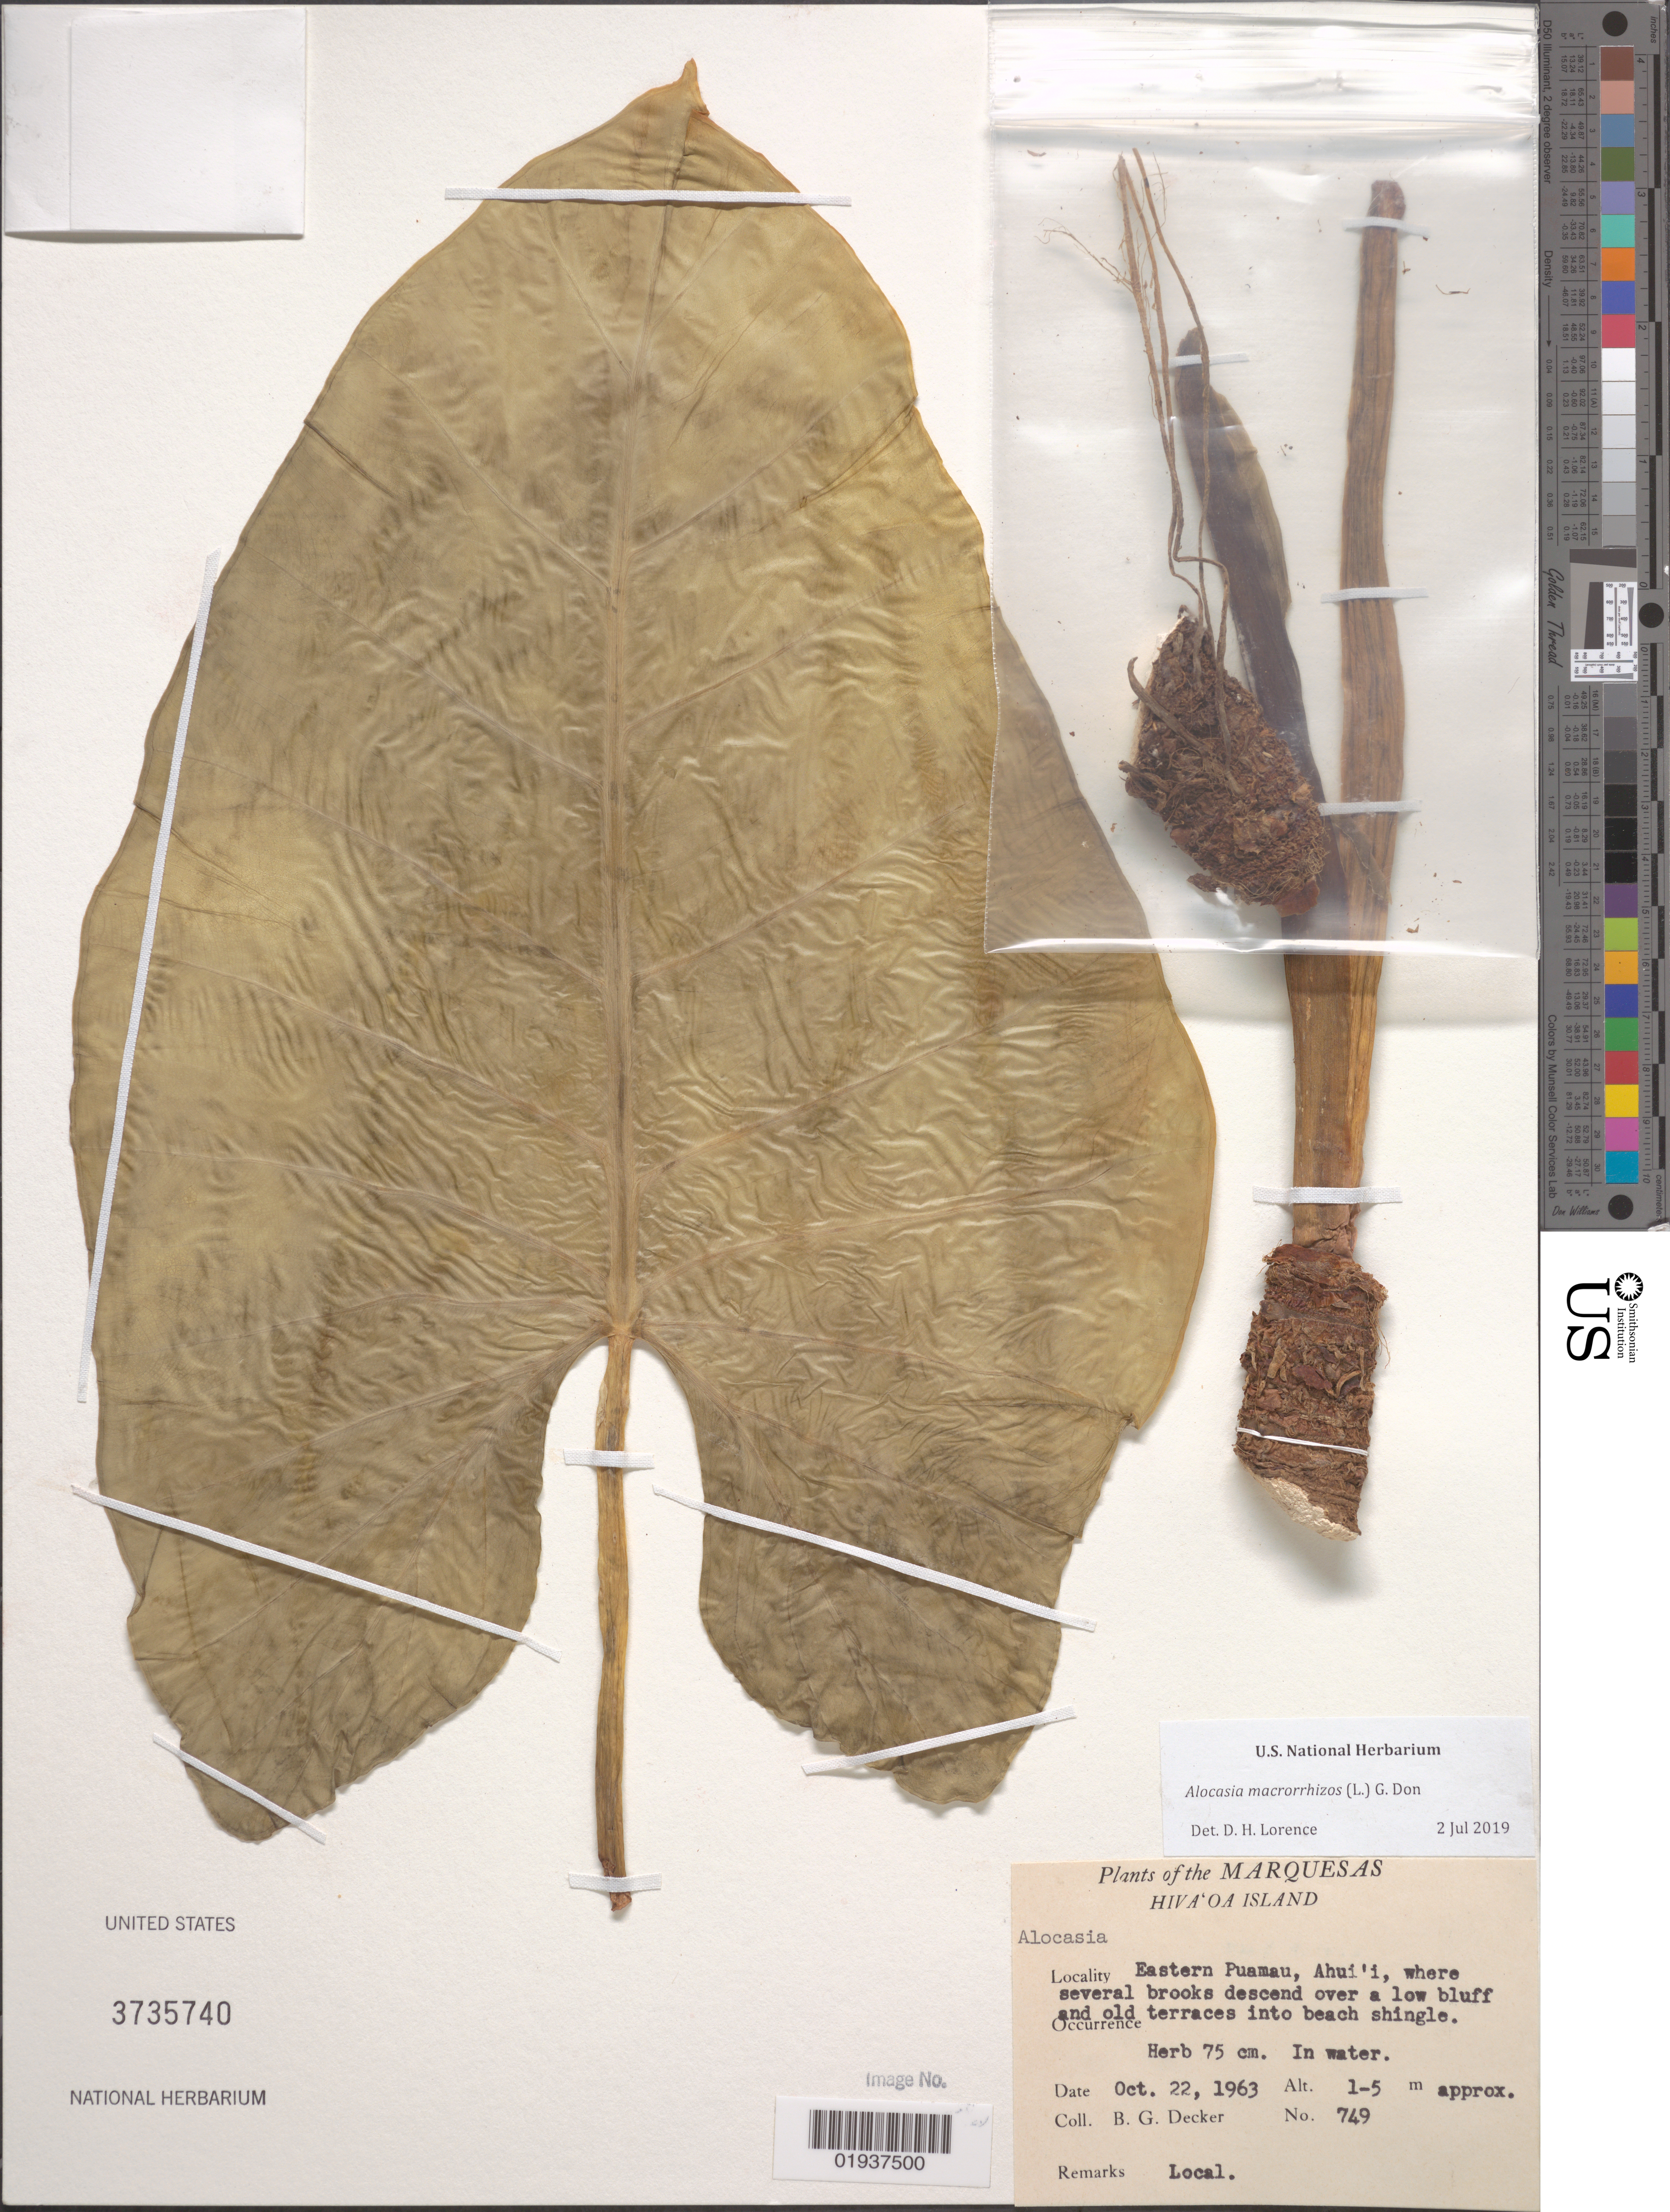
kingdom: Plantae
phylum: Tracheophyta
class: Liliopsida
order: Alismatales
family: Araceae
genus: Alocasia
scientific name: Alocasia macrorrhizos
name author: (L.) G. Don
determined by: Lorence, David H., (PTBG), National Tropical Botanical Garden (UNITED STATES)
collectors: B. G. Decker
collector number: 749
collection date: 1963-10-22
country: French Polynesia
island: Hiva Oa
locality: E Puamau, Ahui'I, where several brooks descend over a low bluff and old terraces into beach shingle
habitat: Local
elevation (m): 1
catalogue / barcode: US 3735740